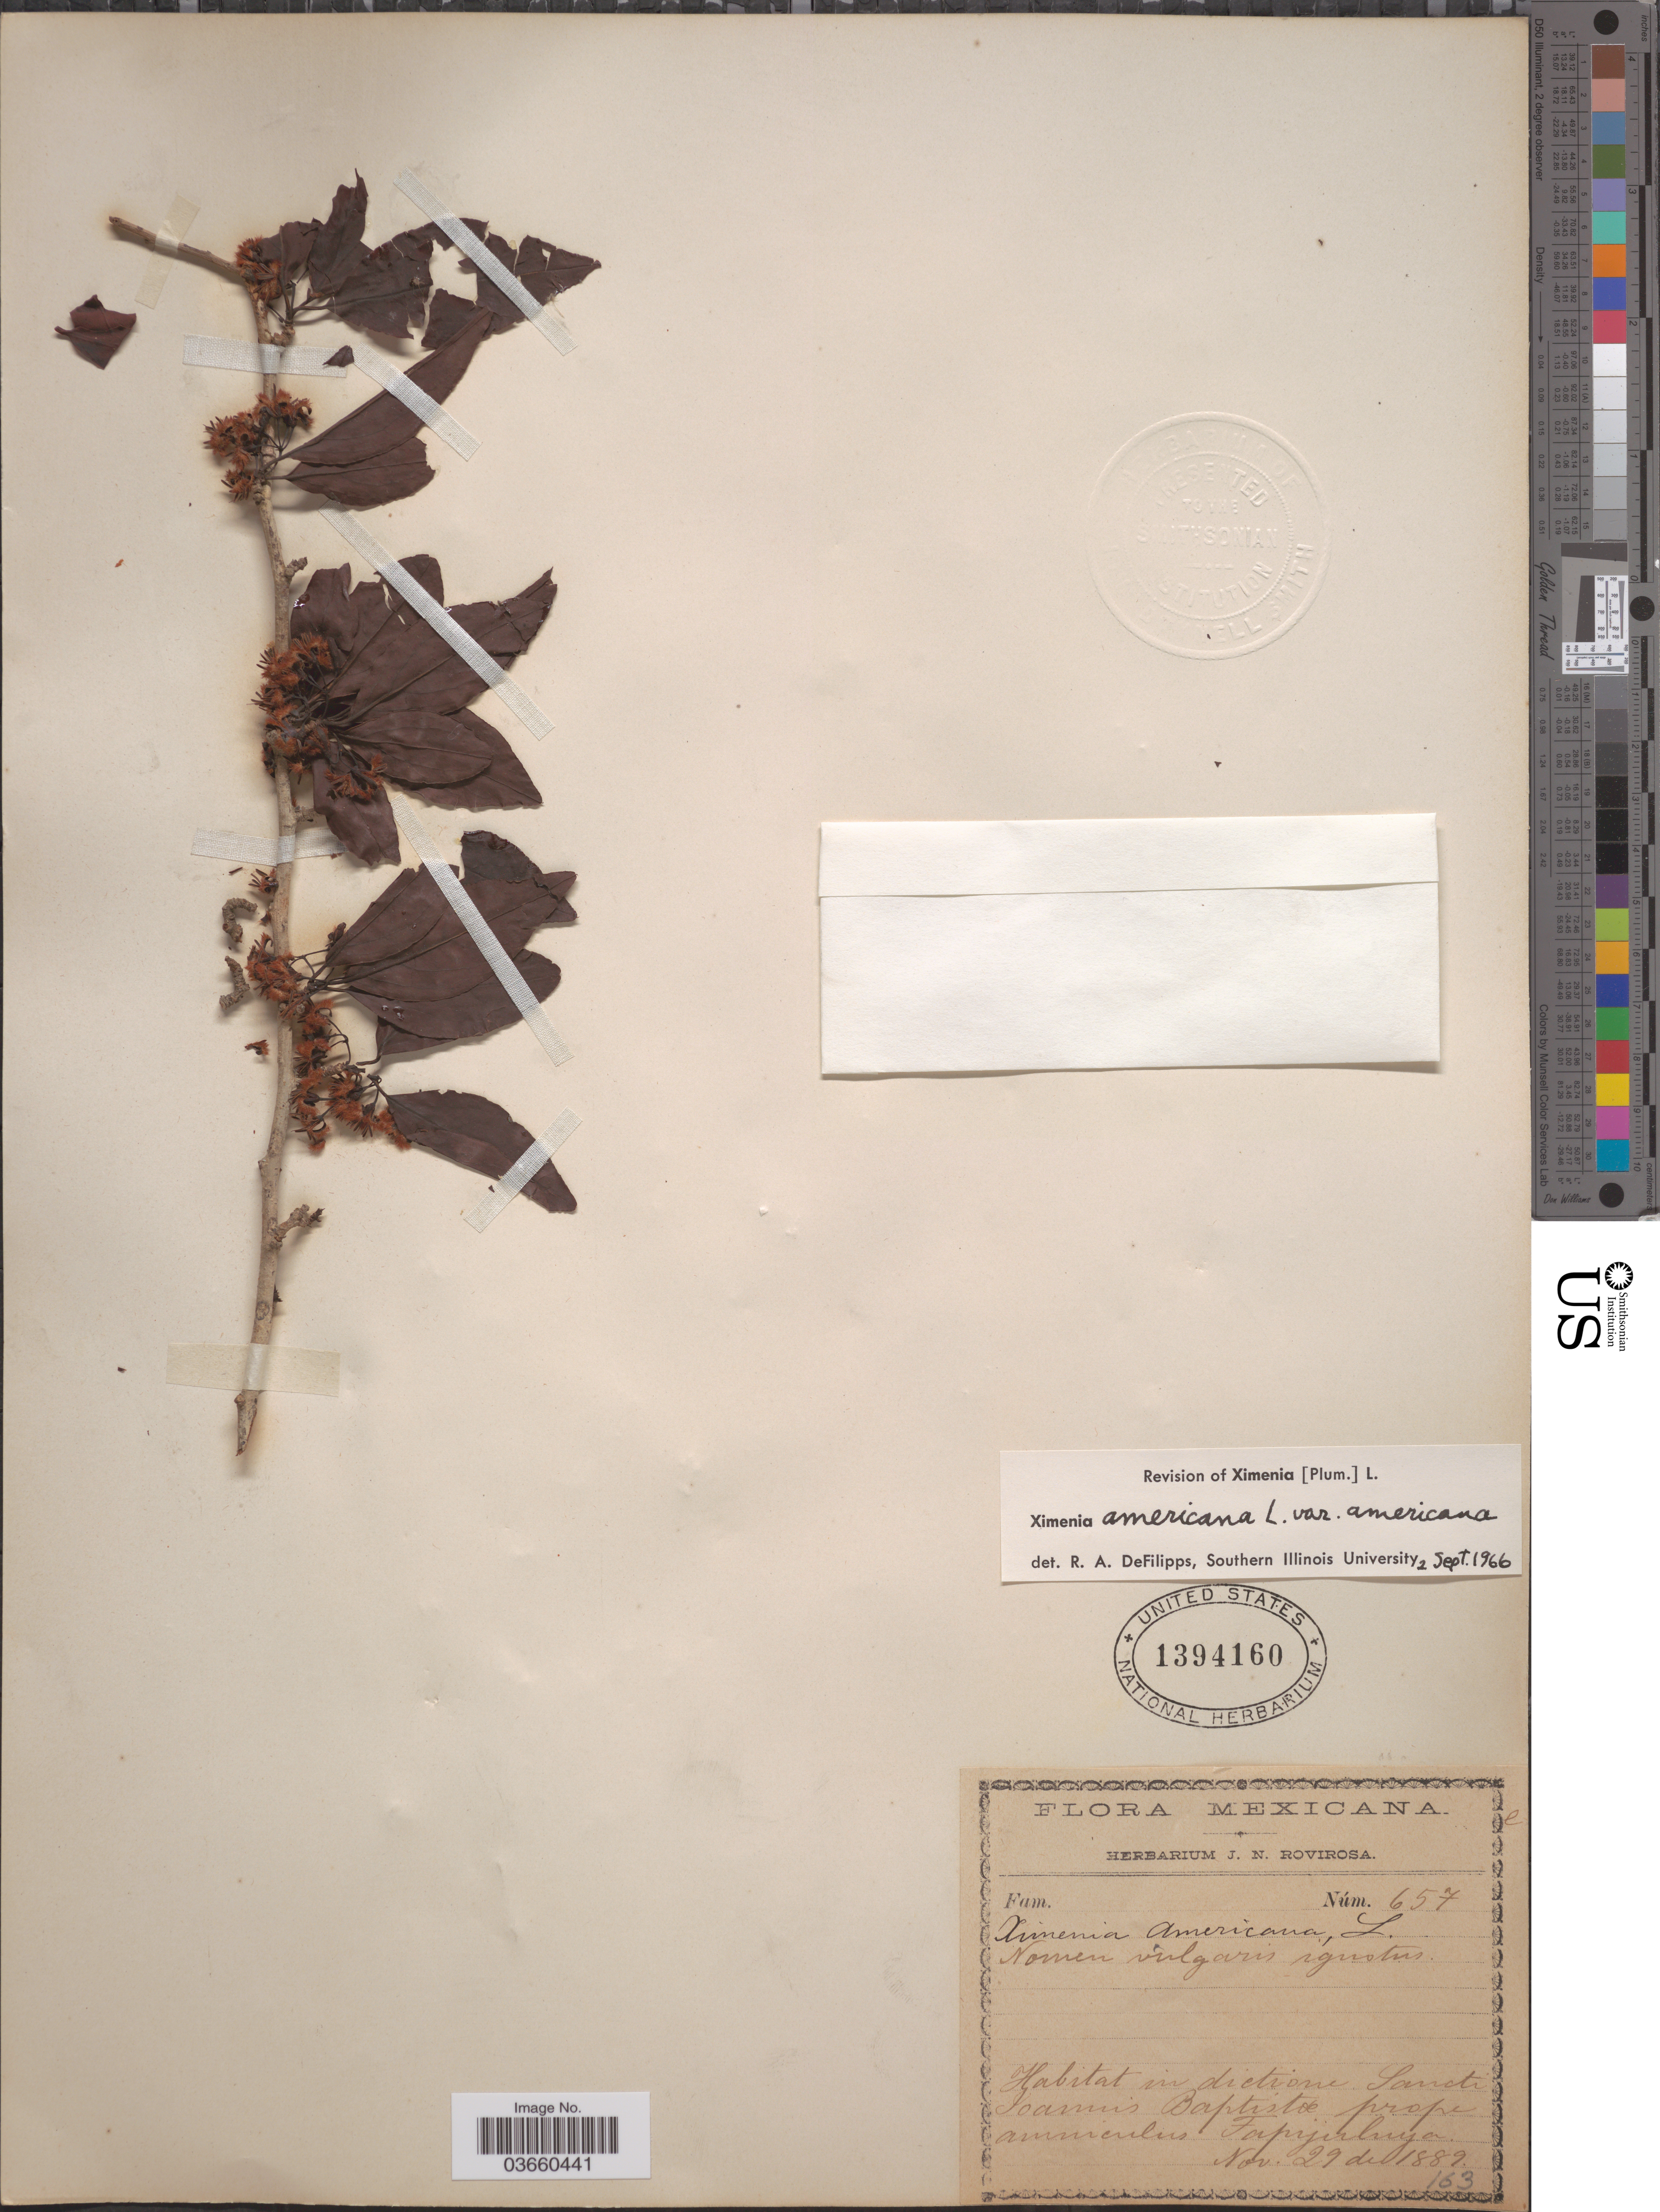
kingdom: Plantae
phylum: Tracheophyta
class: Magnoliopsida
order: Santalales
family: Ximeniaceae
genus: Ximenia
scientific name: Ximenia americana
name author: L.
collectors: ex herb. J. N. Rovirosa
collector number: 657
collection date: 1889-11-29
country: Mexico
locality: In dictione Sancti Joannis. Baptistoe prope ammuculus. Tapijulapa.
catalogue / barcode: US 1394160